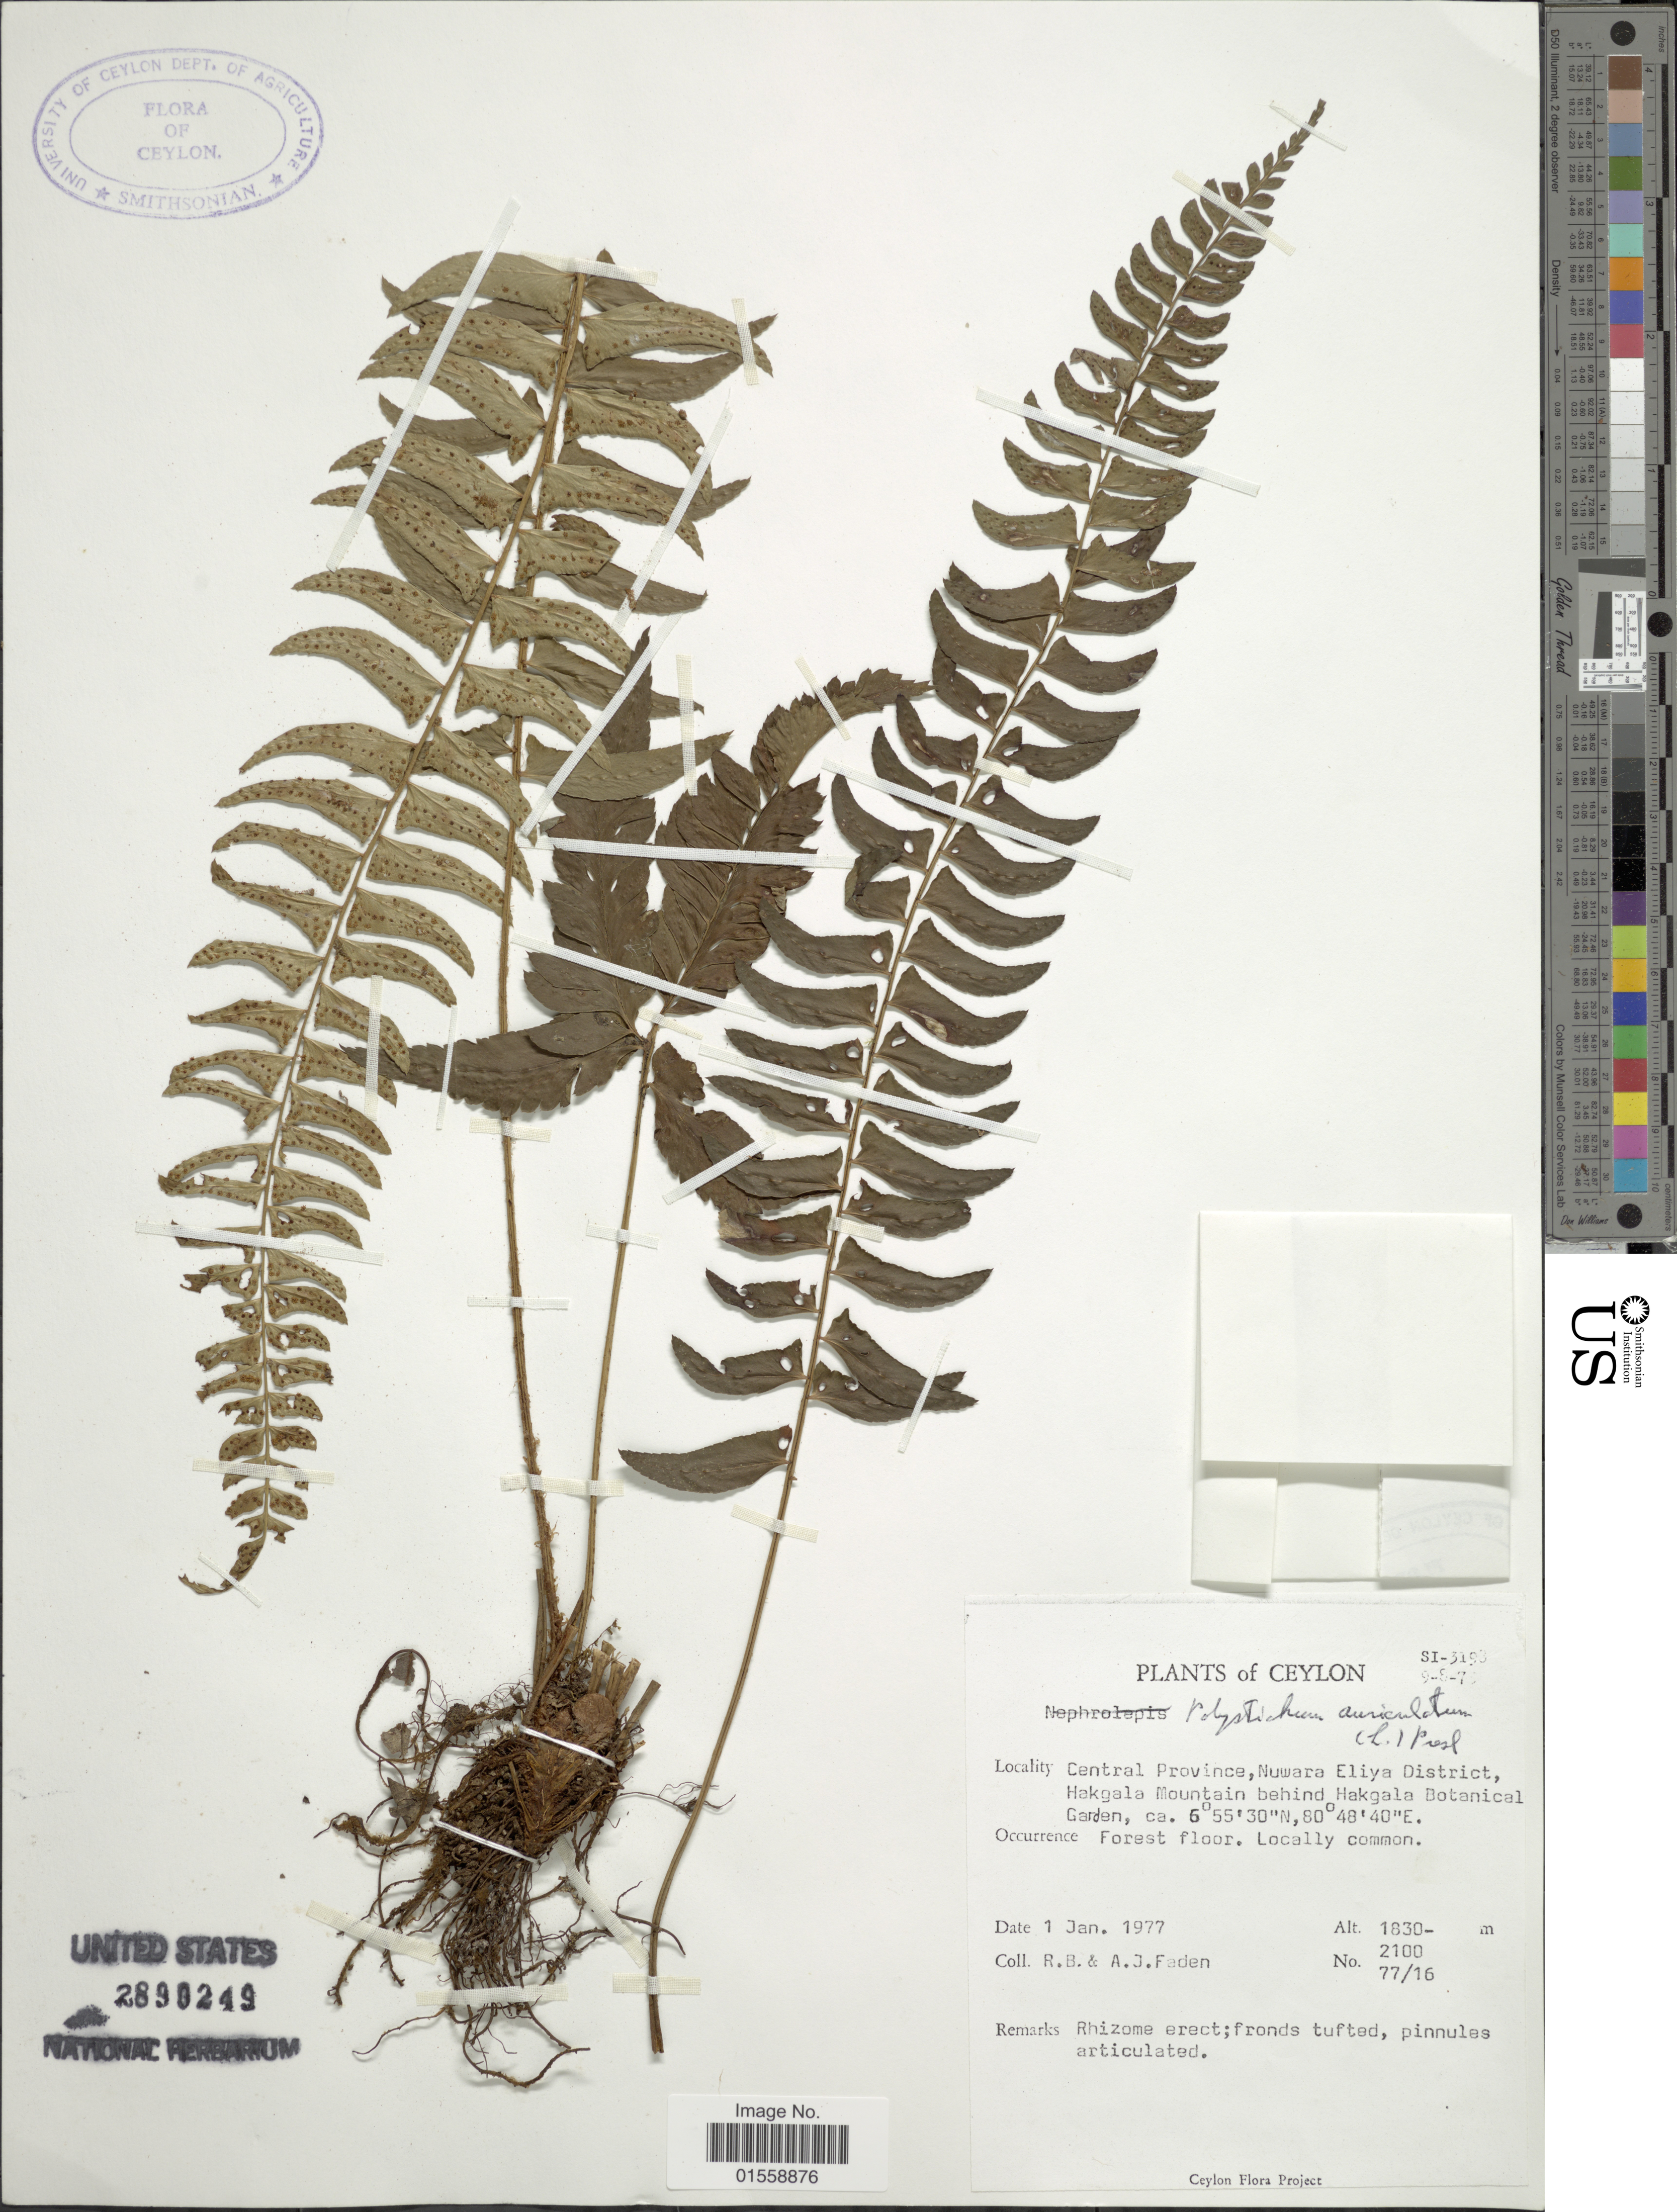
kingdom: Plantae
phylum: Tracheophyta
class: Polypodiopsida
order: Polypodiales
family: Dryopteridaceae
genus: Polystichum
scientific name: Polystichum auriculatum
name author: (L.) C. Presl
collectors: R. B. Faden & A. J. Faden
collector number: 77/16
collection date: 1977-01-01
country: Sri Lanka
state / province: Central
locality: Ceylon, Cetral Province, Nuwara Eliya District, Hakgala Mountain behind Hakgala Botanical Garden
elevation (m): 1830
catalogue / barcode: US 2890249